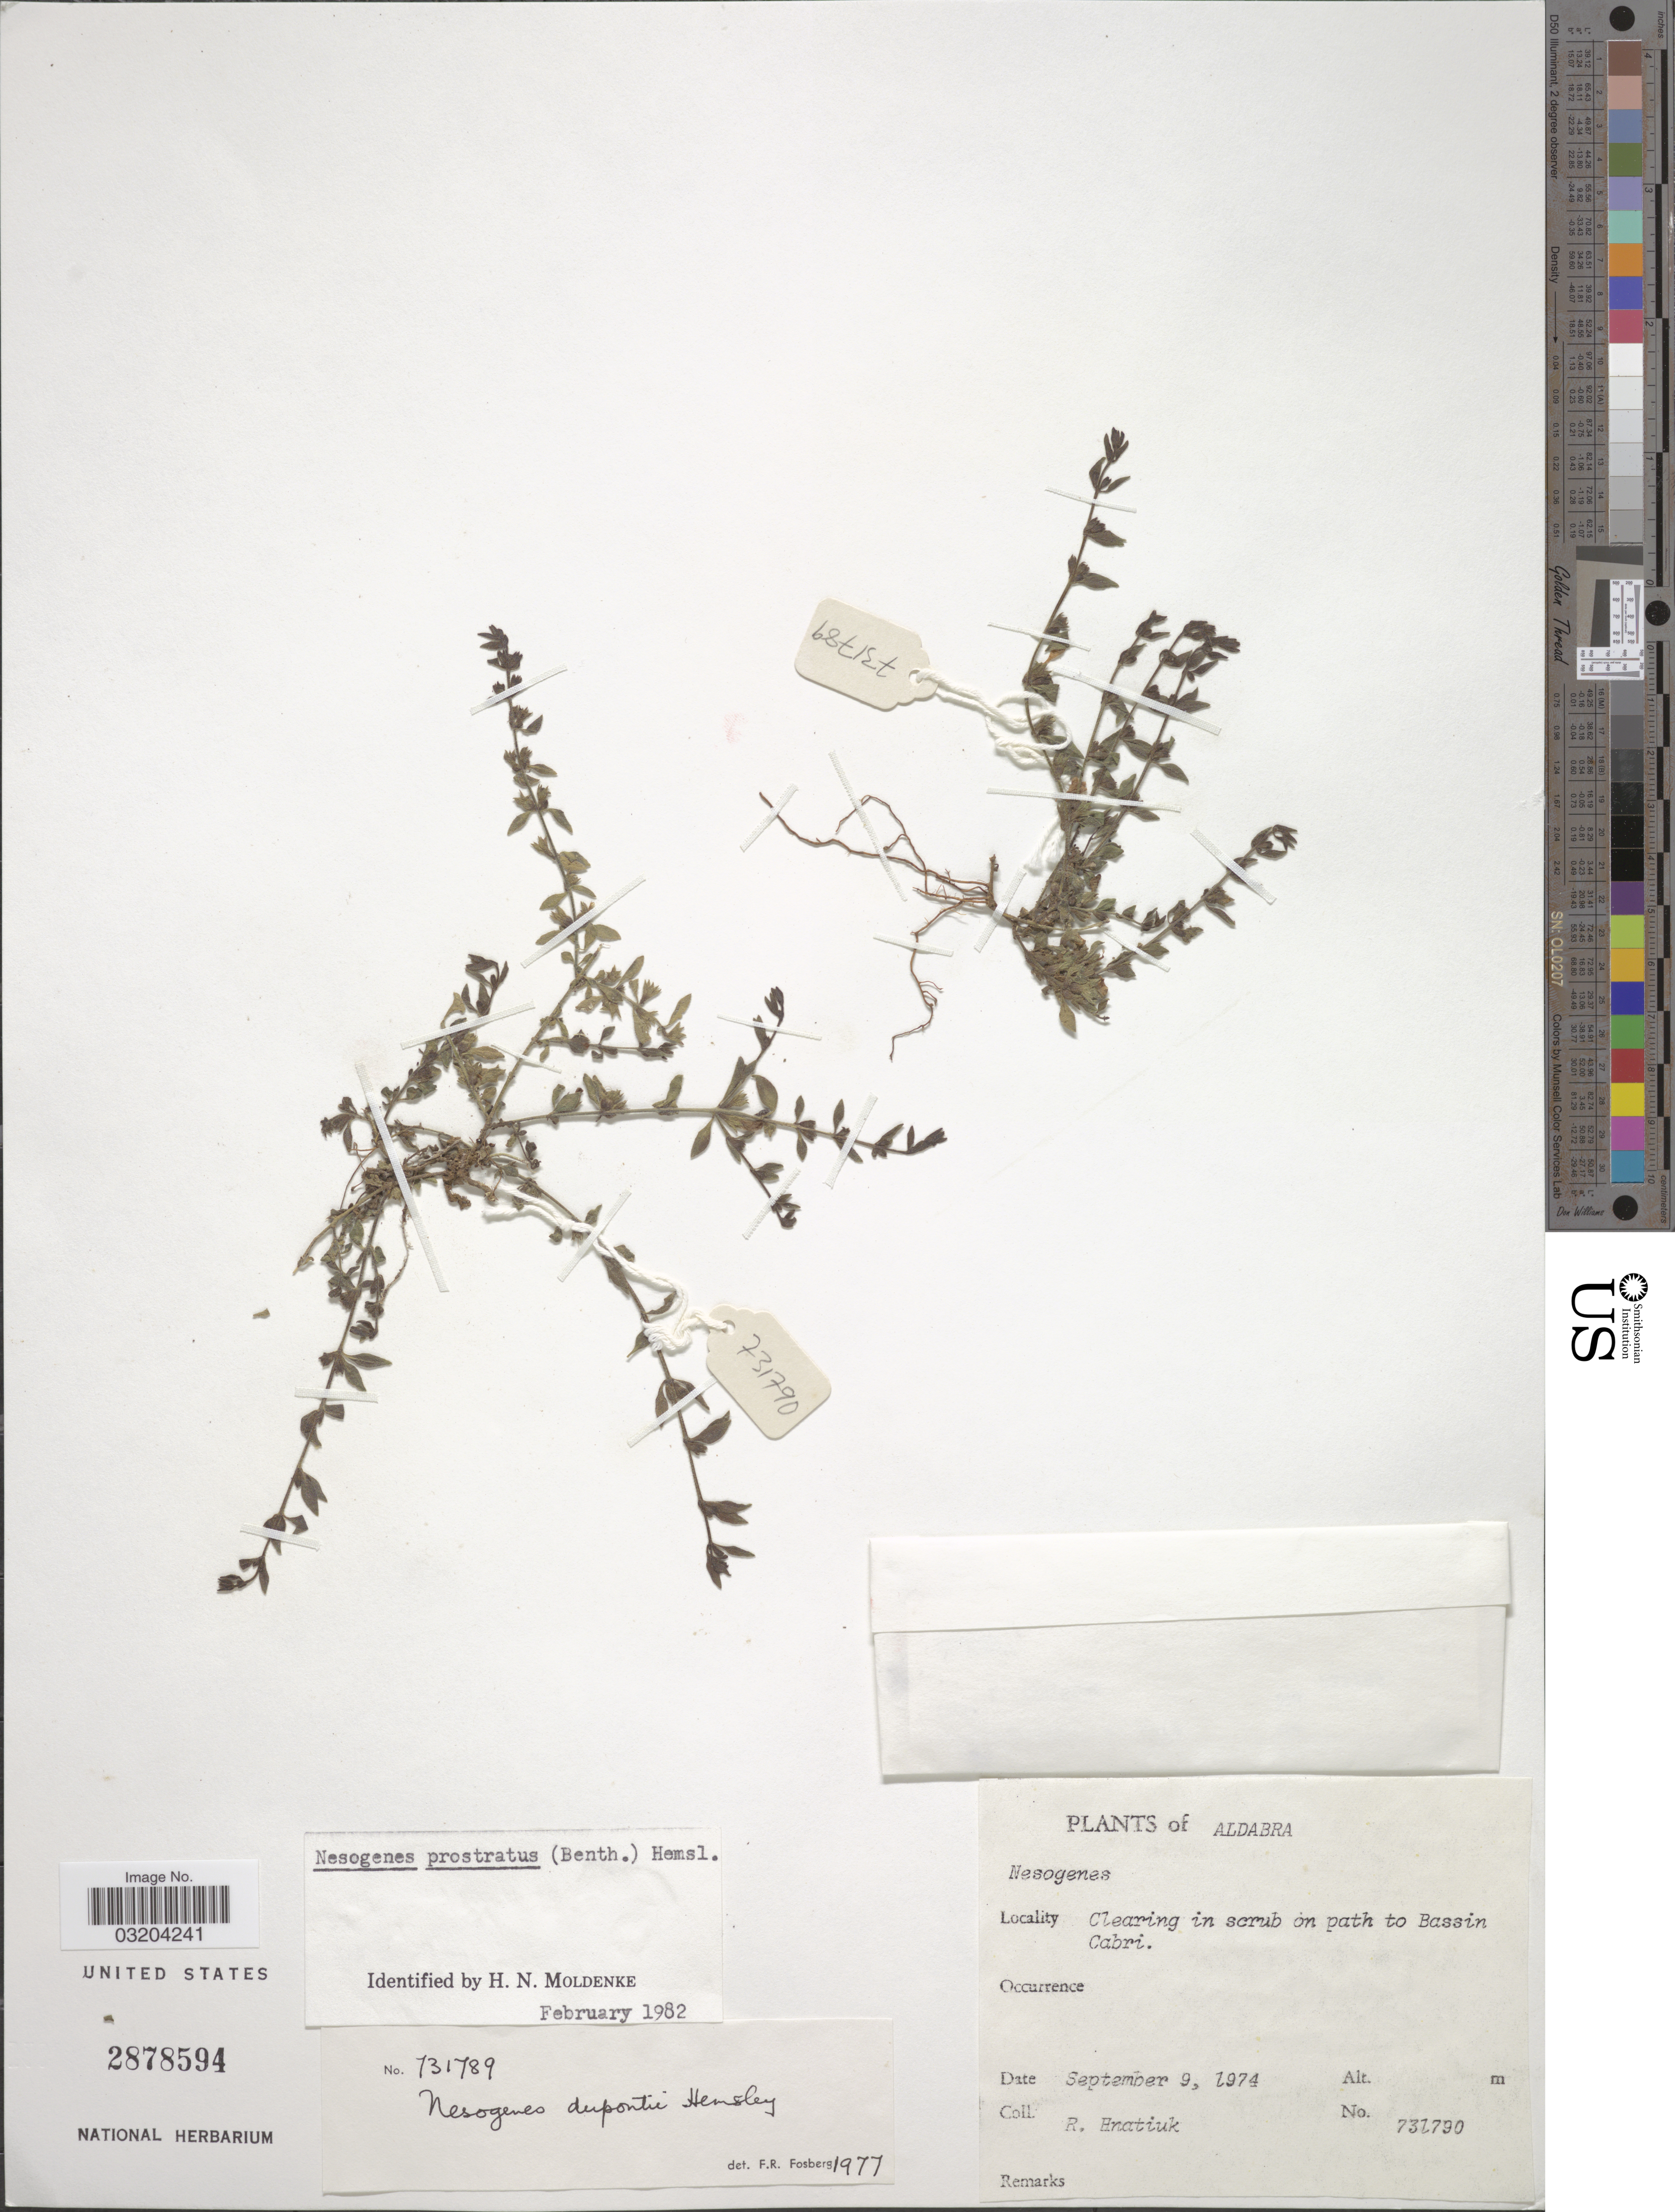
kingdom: Plantae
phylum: Tracheophyta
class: Magnoliopsida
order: Lamiales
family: Orobanchaceae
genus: Nesogenes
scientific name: Nesogenes prostrata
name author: (Benth.) Hemsl.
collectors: R. Hnatiuk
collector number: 731790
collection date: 1974-09-09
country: Seychelles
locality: Aldabra. Clearing in scrub on path to Bassin Cabri.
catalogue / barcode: US 2878594